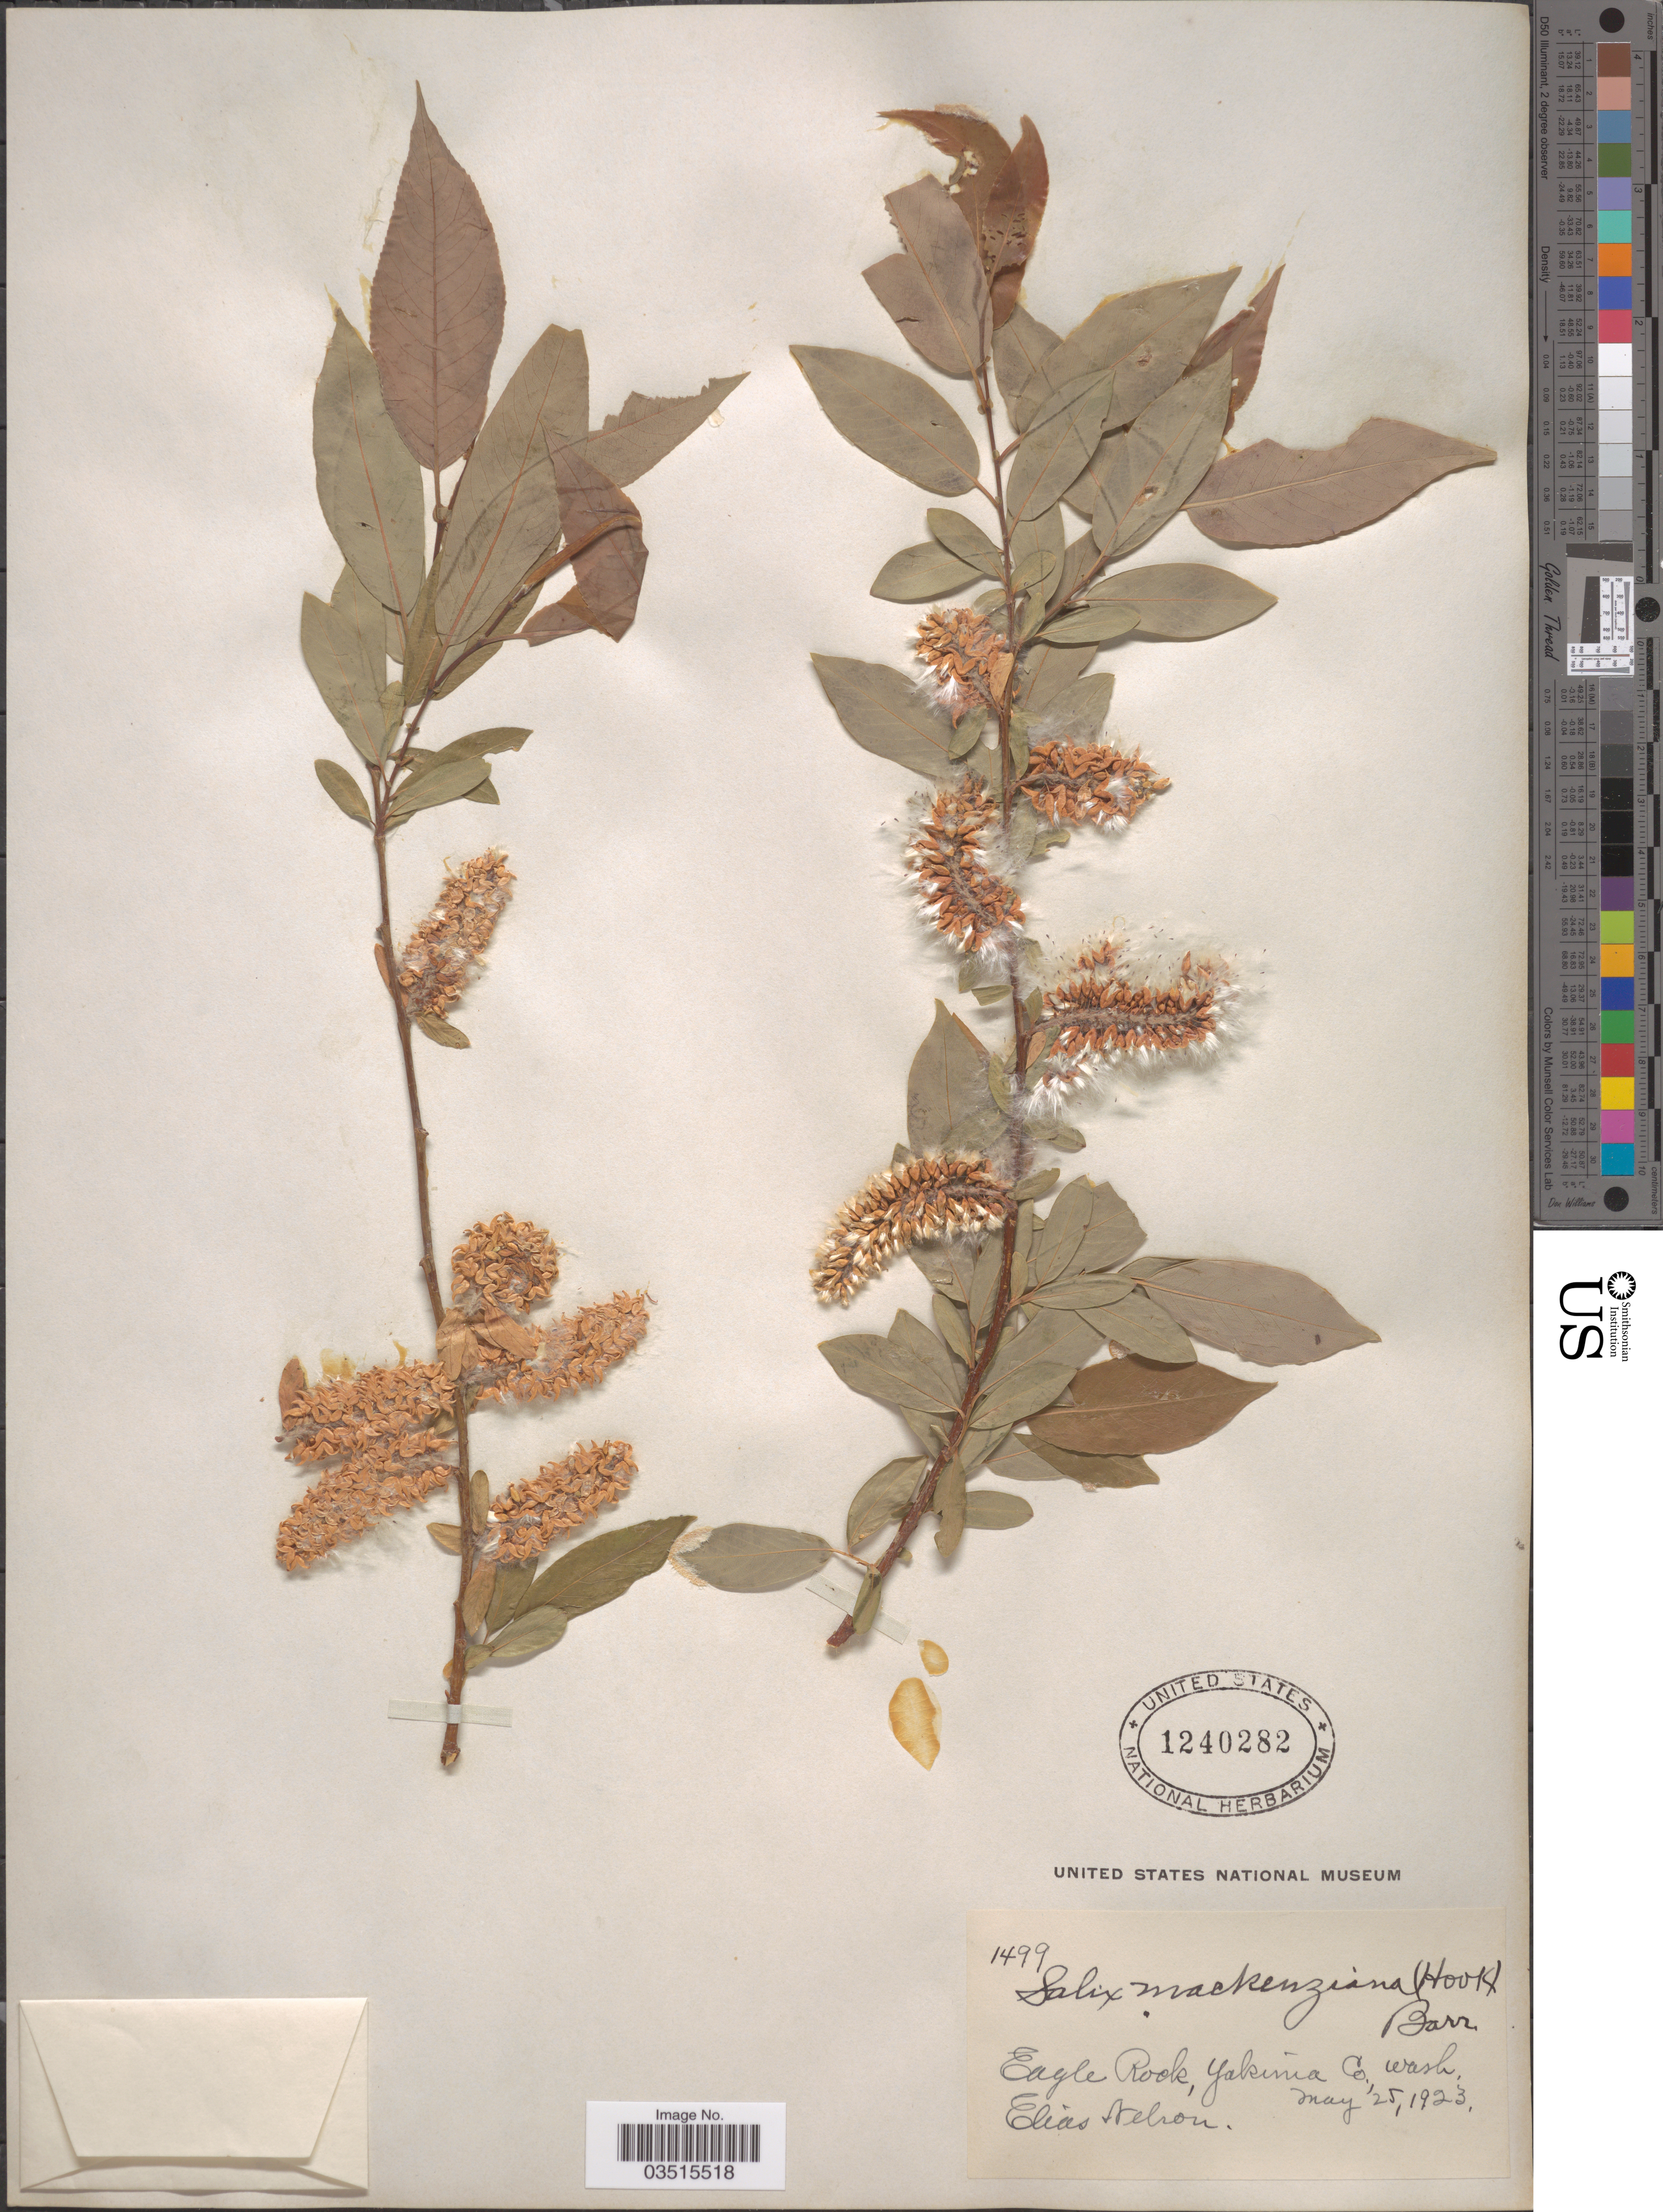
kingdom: Plantae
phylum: Tracheophyta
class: Magnoliopsida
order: Malpighiales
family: Salicaceae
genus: Salix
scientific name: Salix mackenziana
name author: (Hook.) Barratt ex Hook.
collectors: E. Nelson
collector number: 1499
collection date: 1923-05-25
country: United States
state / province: Washington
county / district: Yakima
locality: Eagle Rock, Yakima Co.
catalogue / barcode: US 1240282